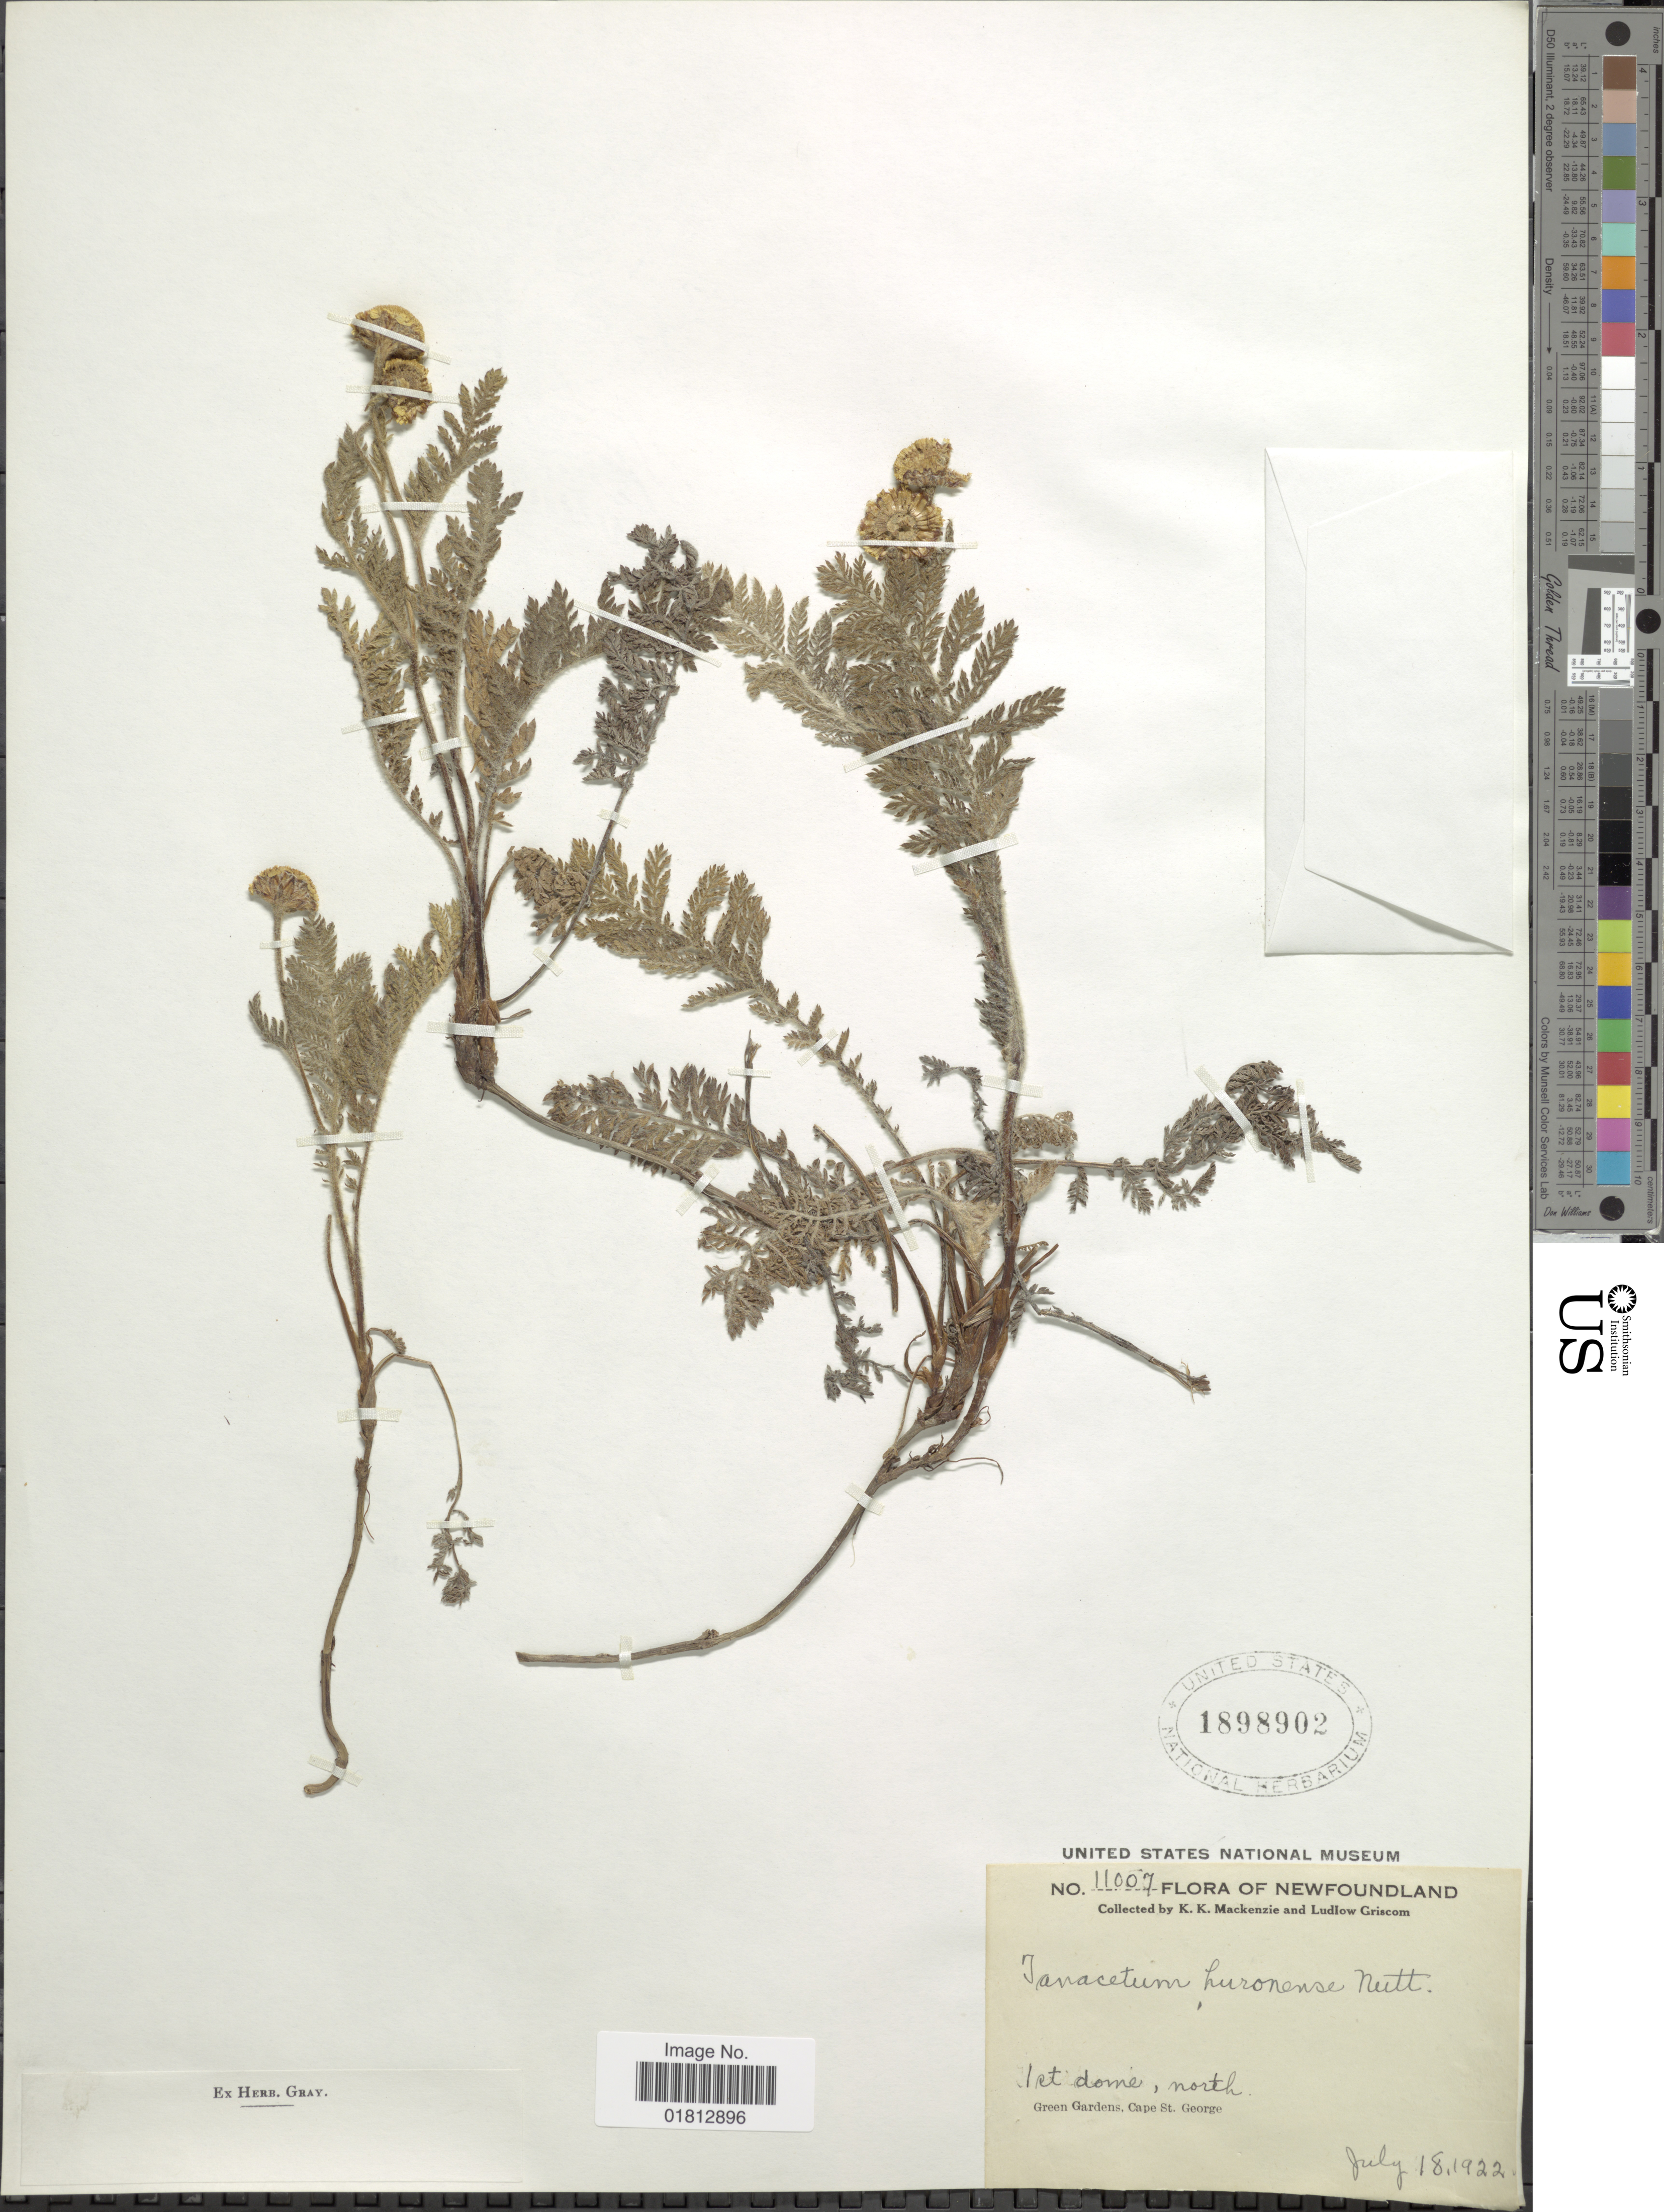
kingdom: Plantae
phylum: Tracheophyta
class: Magnoliopsida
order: Asterales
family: Asteraceae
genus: Tanacetum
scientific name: Tanacetum huronense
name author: Nutt.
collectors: K. K. Mackenzie & L. Griscom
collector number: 11007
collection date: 1922-07-18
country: Canada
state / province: Newfoundland and Labrador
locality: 1st done, north, Green Gardens, Cape St. George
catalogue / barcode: US 1898902